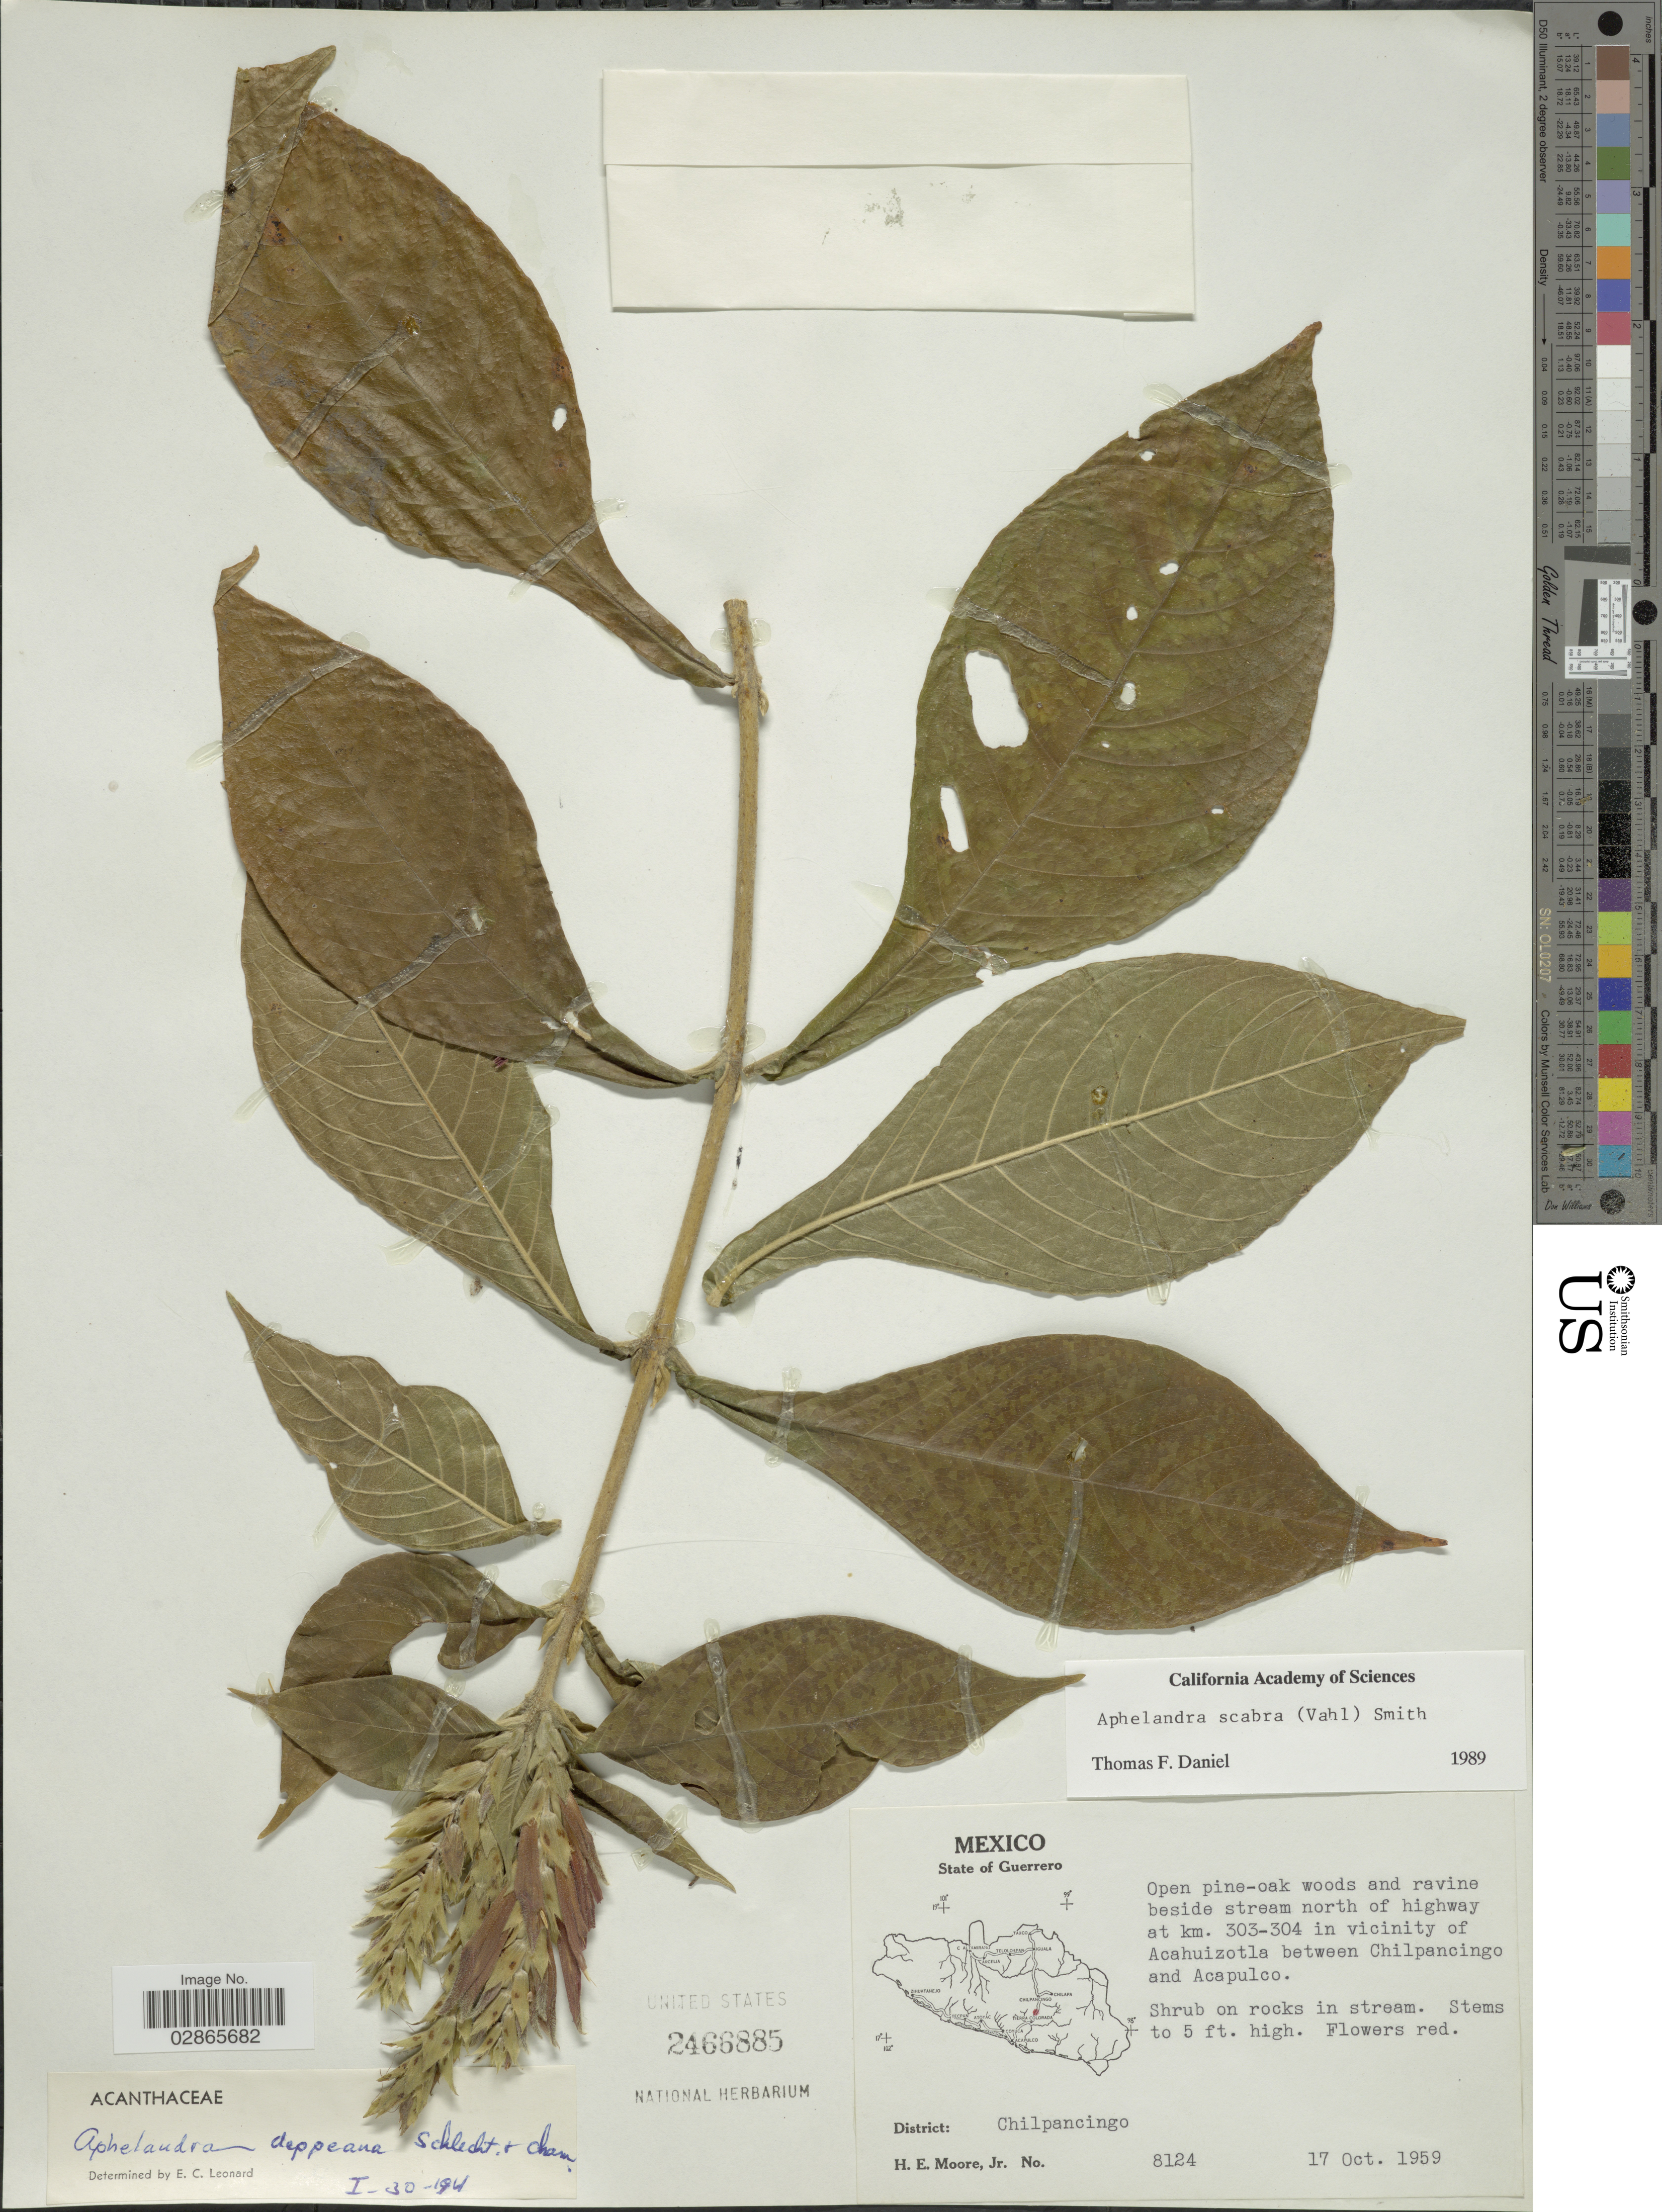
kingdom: Plantae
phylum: Tracheophyta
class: Magnoliopsida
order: Lamiales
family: Acanthaceae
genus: Aphelandra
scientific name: Aphelandra deppeana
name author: Schltdl. & Cham.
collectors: H. Moore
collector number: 8124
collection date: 1959-10-17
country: Mexico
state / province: Guerrero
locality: Open pine-oak woods and ravine beside stream north of highway at km. 303-304 in vicinity of Acahuizotla between Chipancingo and Acapulco. District: Chilpancingo.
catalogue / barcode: US 2466885